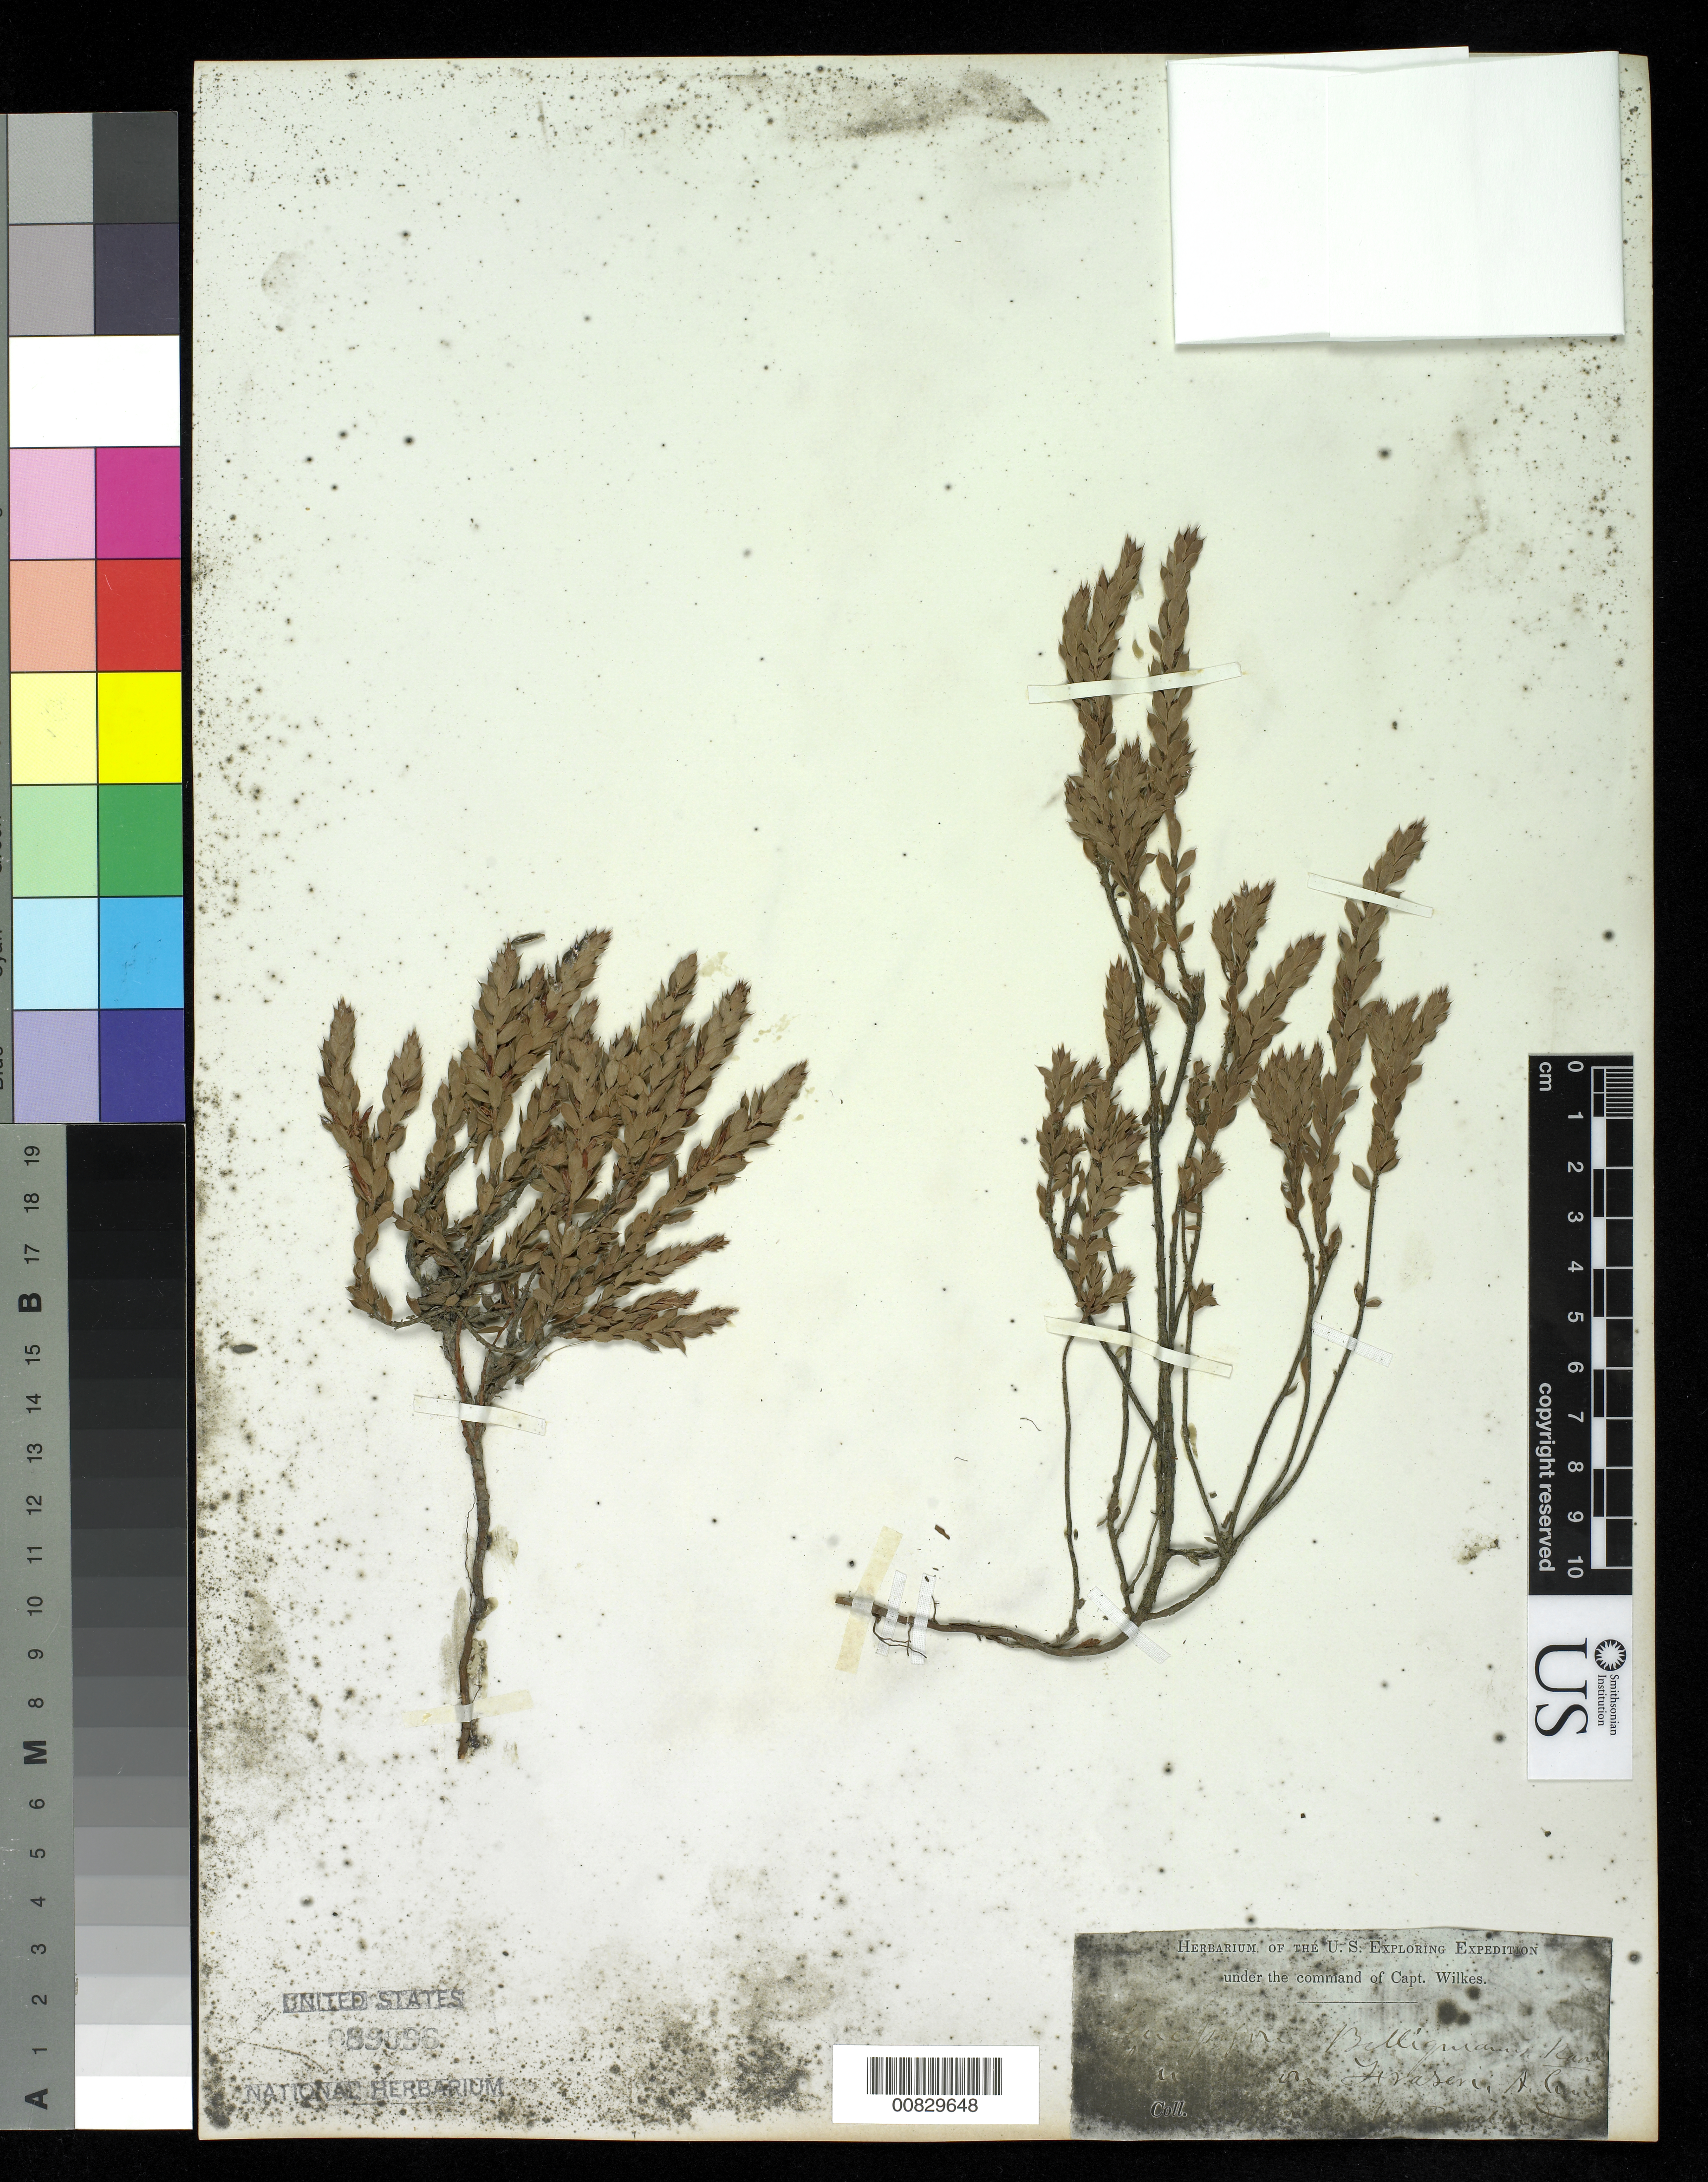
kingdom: Plantae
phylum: Tracheophyta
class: Magnoliopsida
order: Ericales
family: Ericaceae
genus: Leucopogon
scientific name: Leucopogon fraseri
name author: A. Cunn.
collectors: Wilkes Explor. Exped.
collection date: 1838/1842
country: New Zealand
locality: Tippona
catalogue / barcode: US 89096